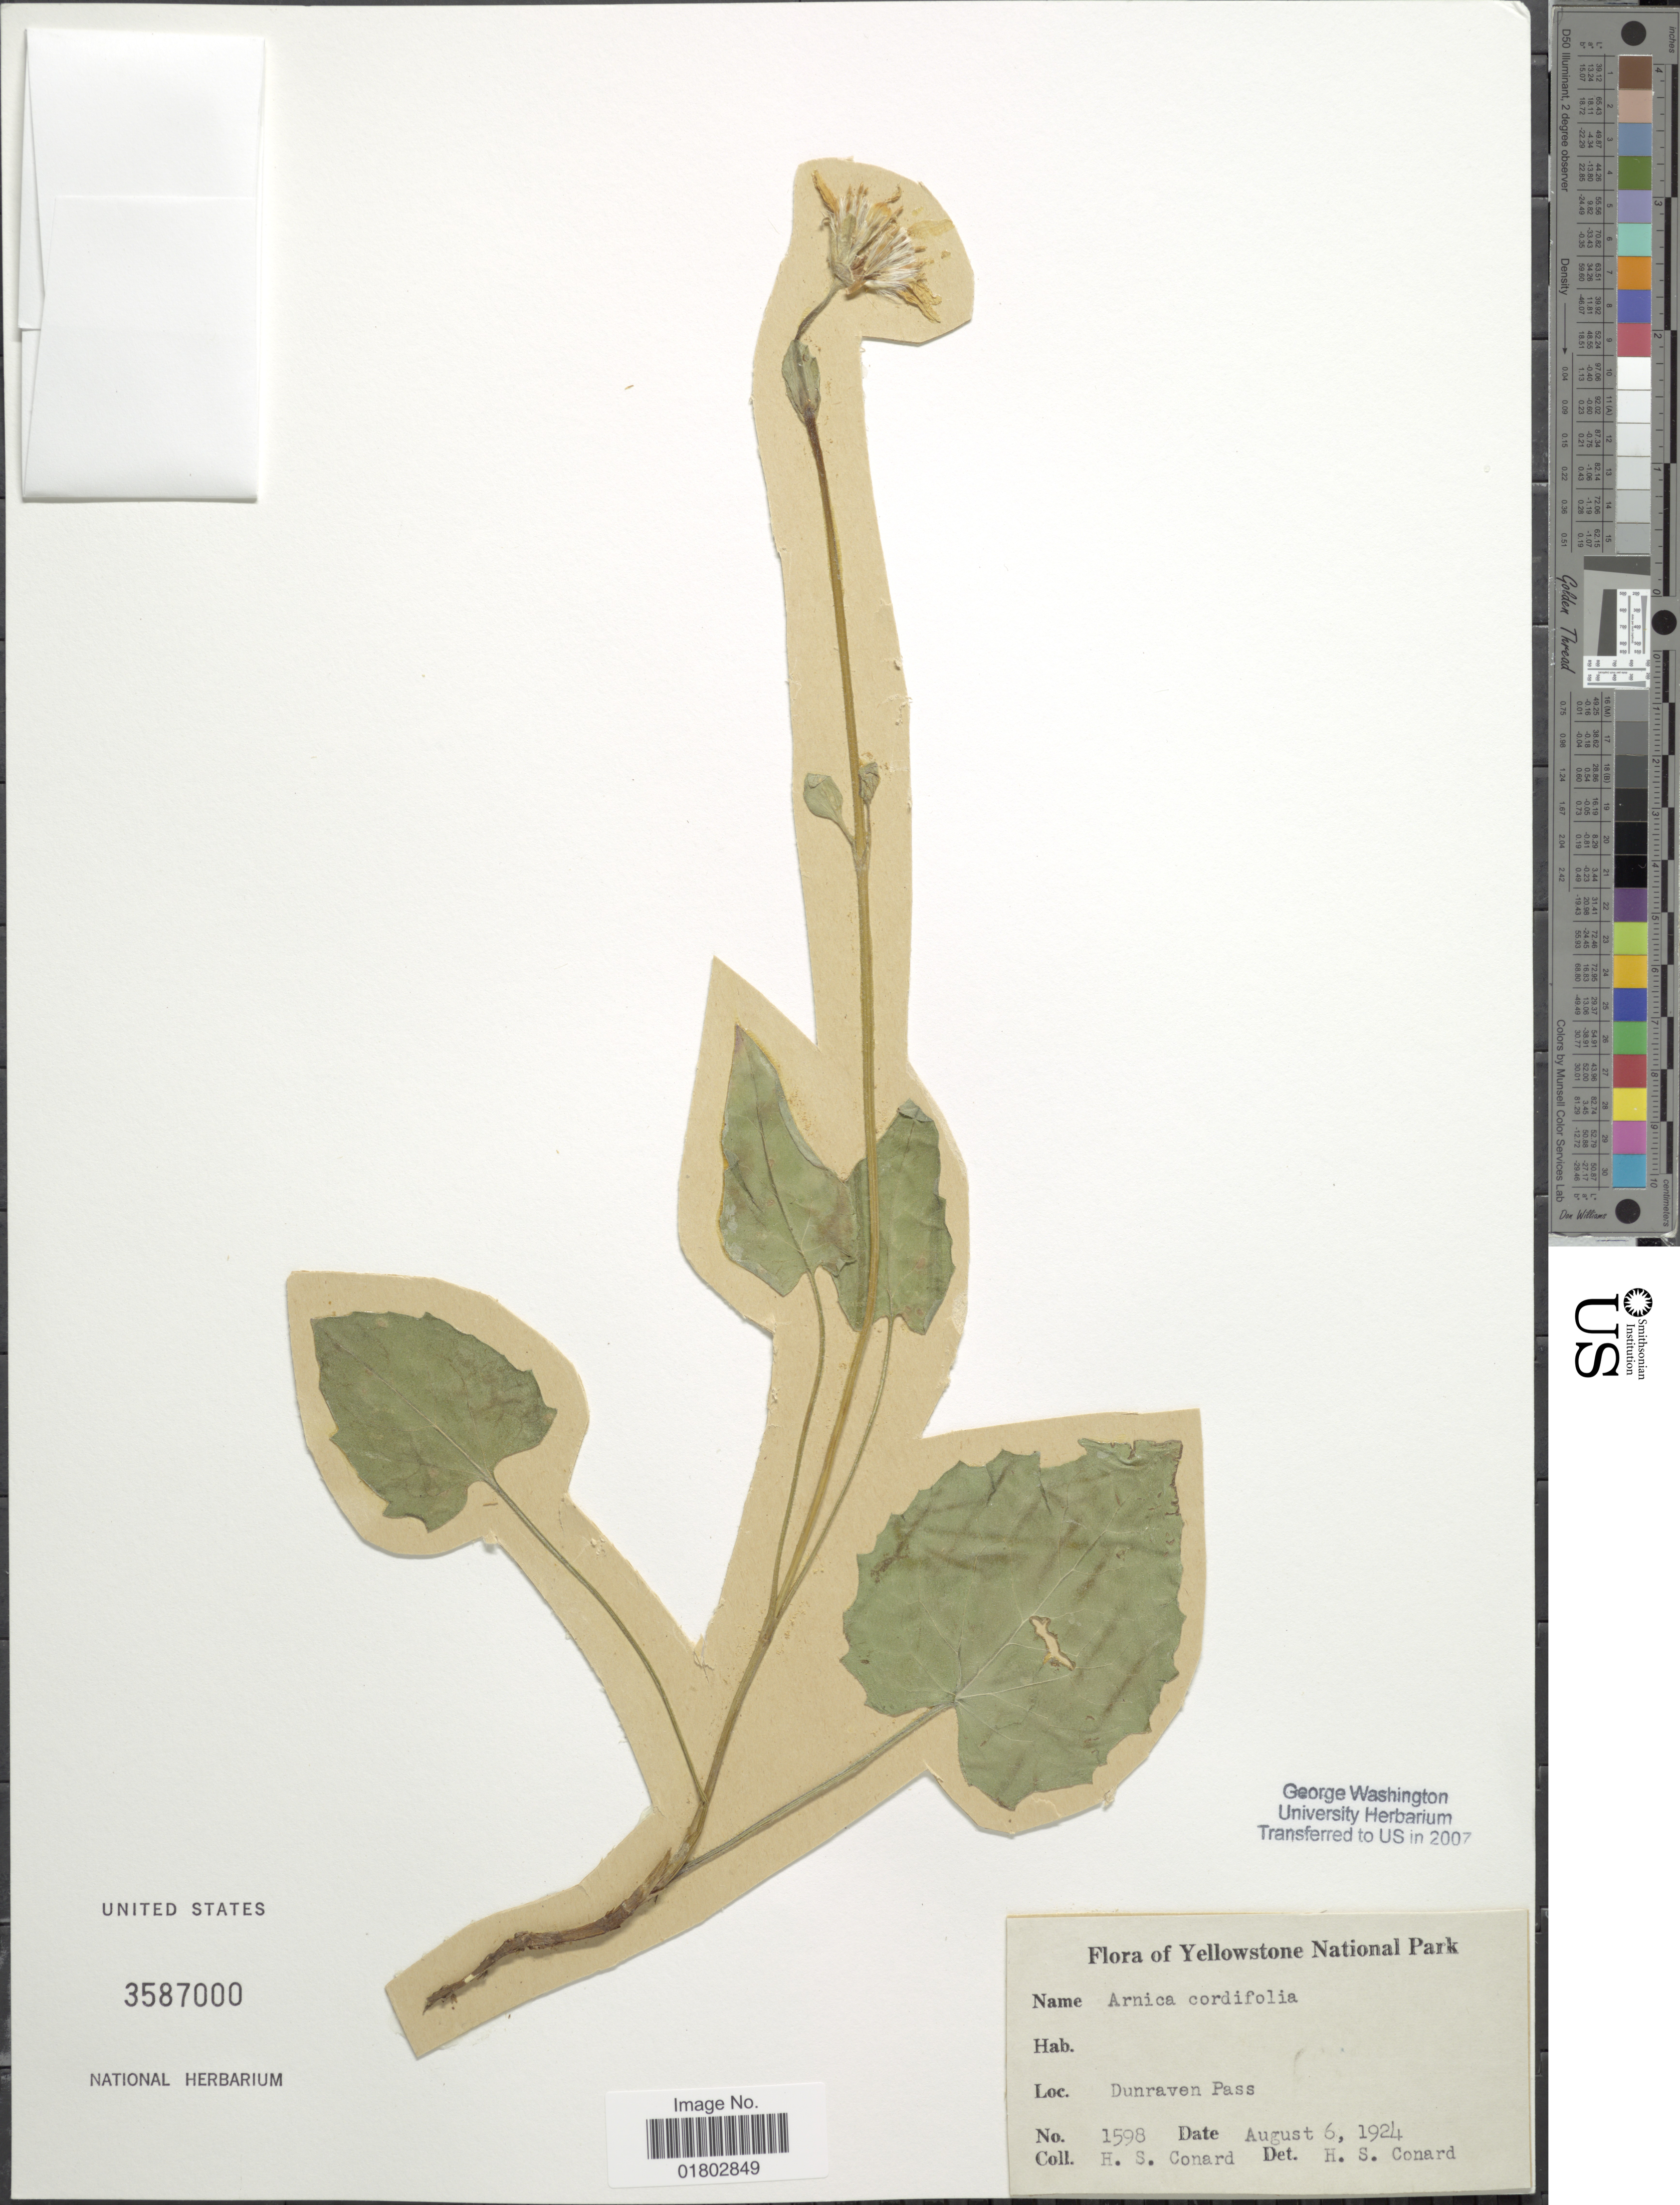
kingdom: Plantae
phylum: Tracheophyta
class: Magnoliopsida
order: Asterales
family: Asteraceae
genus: Arnica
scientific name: Arnica cordifolia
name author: Hook.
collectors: H. S. Conard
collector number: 1598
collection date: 1924-08-06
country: United States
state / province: Wyoming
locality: Yellowstone National Park, Dunraven Pass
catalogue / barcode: US 3587000